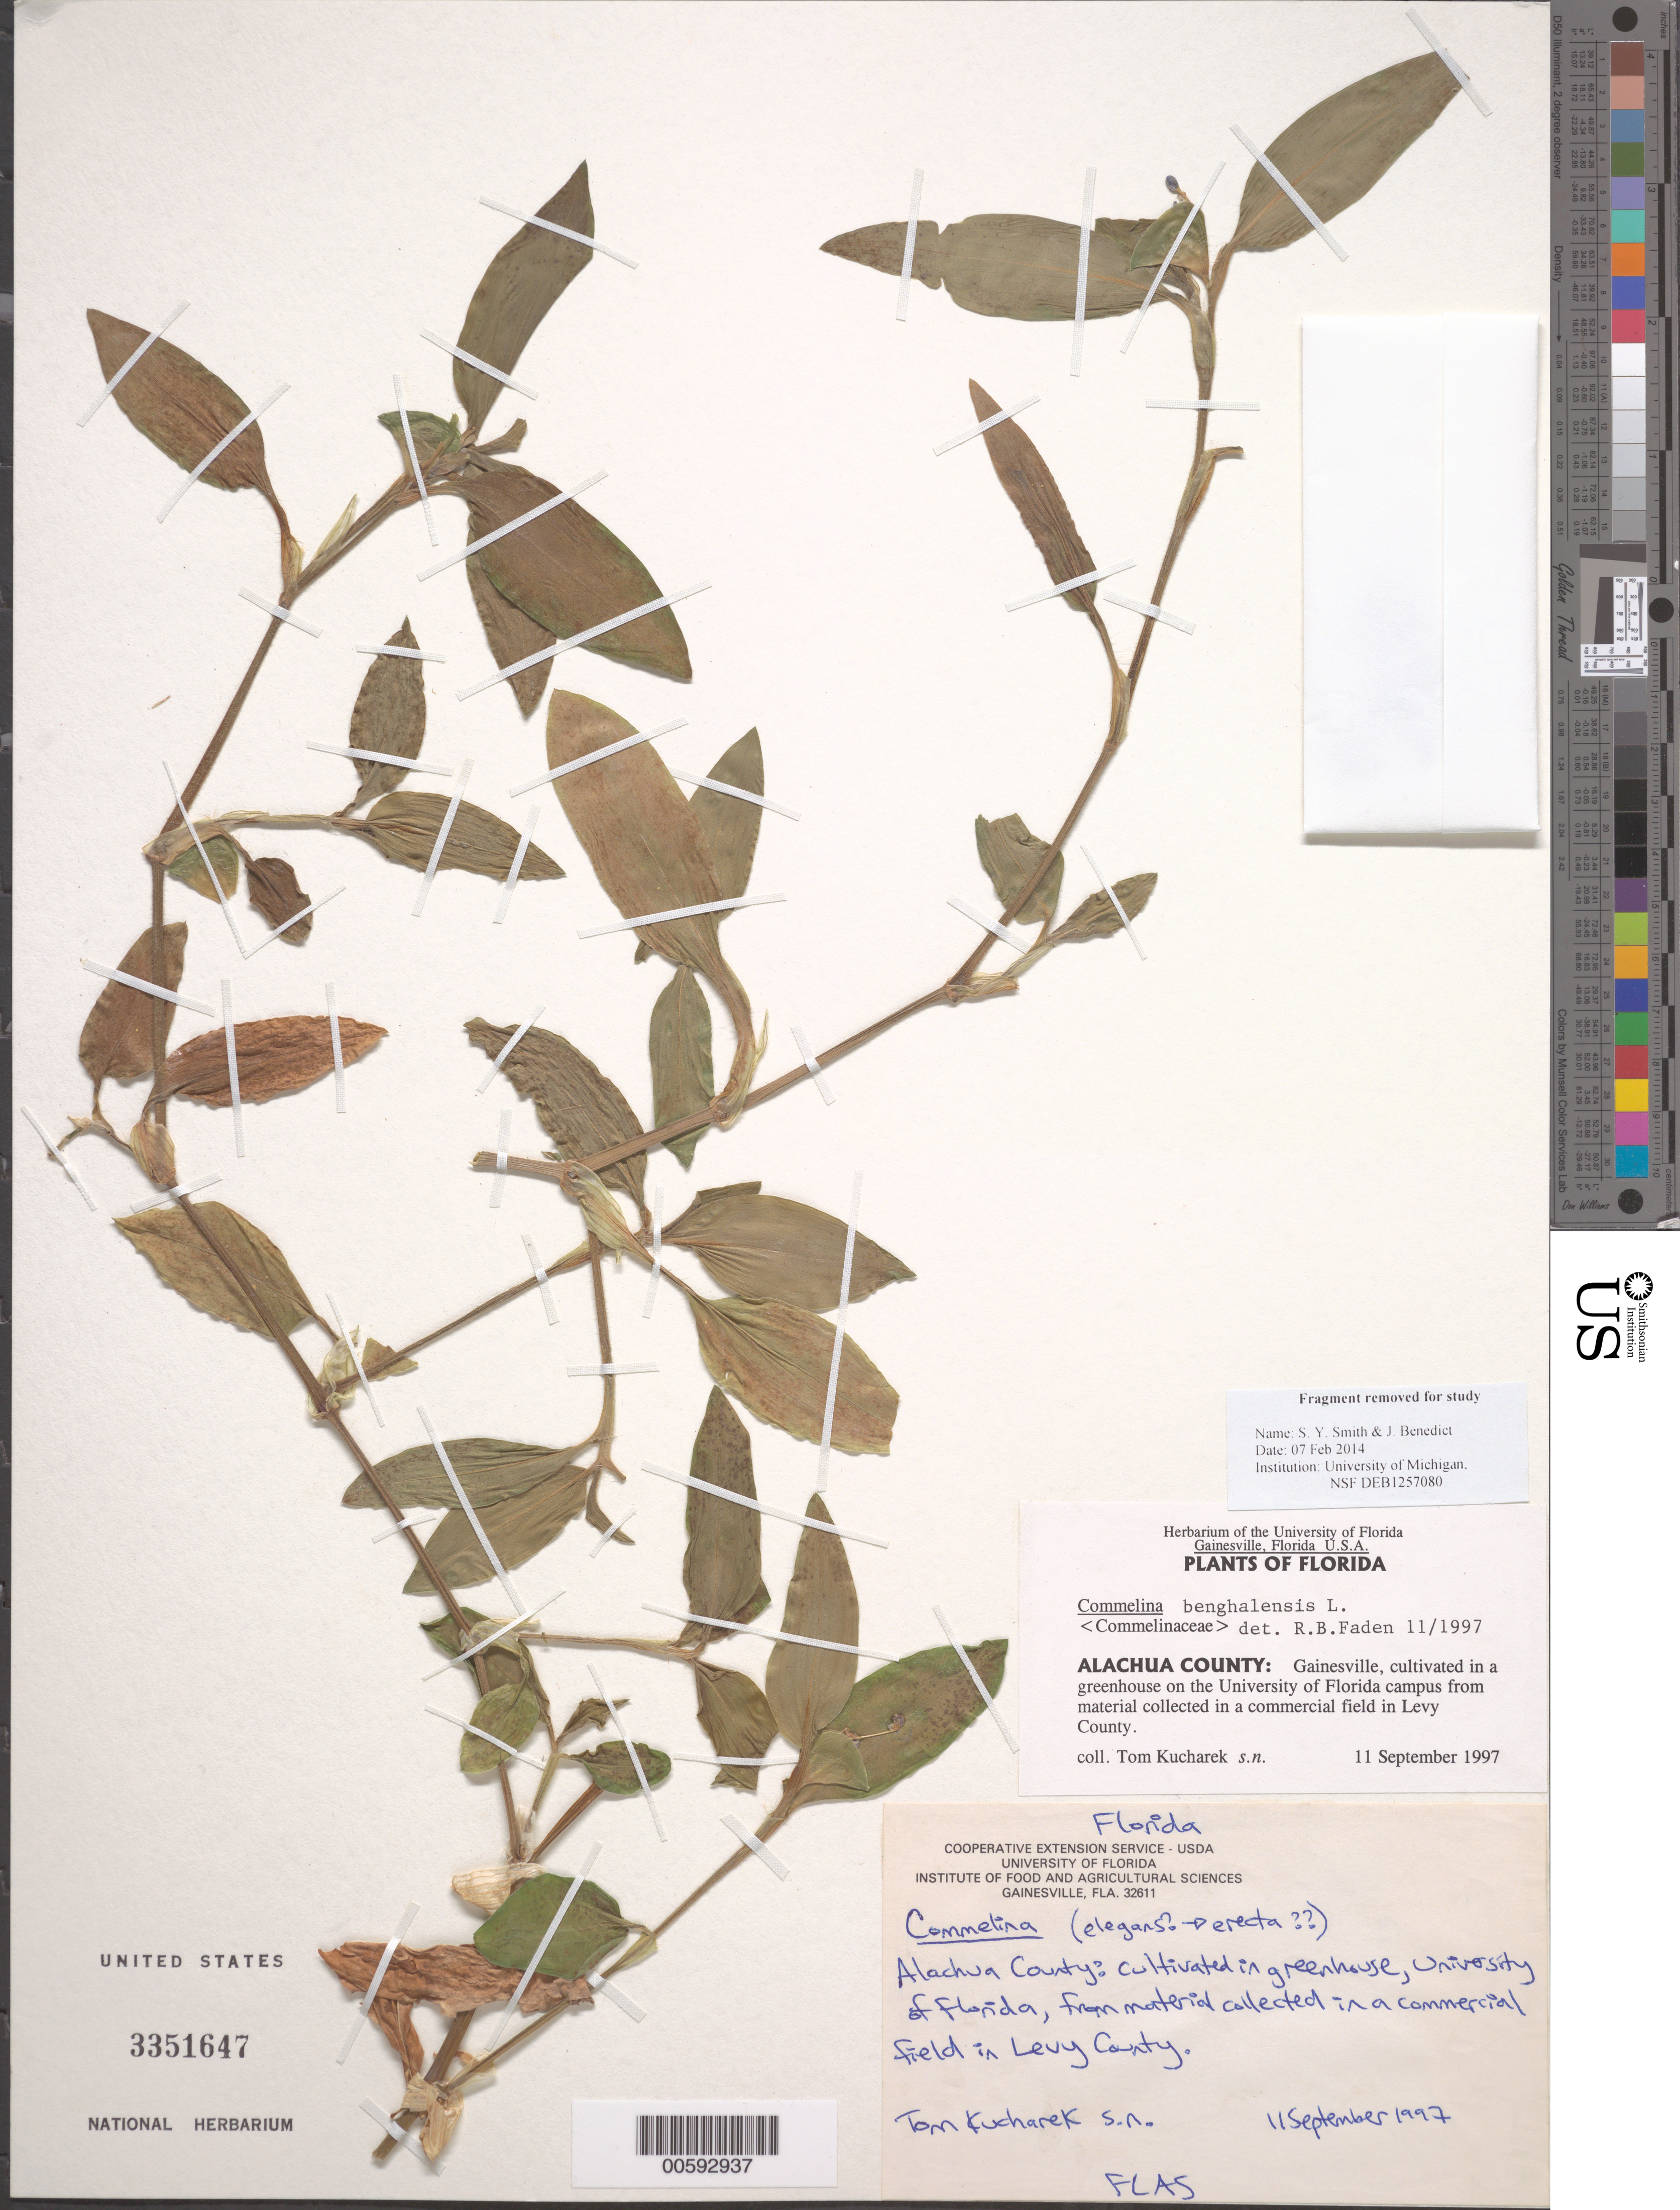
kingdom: Plantae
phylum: Tracheophyta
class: Liliopsida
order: Commelinales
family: Commelinaceae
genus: Commelina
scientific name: Commelina benghalensis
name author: L.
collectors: T. Kucharek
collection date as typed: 11 Sep 1997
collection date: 1997-09-11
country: United States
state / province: Florida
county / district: Levy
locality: From commercial field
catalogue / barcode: US 3351647